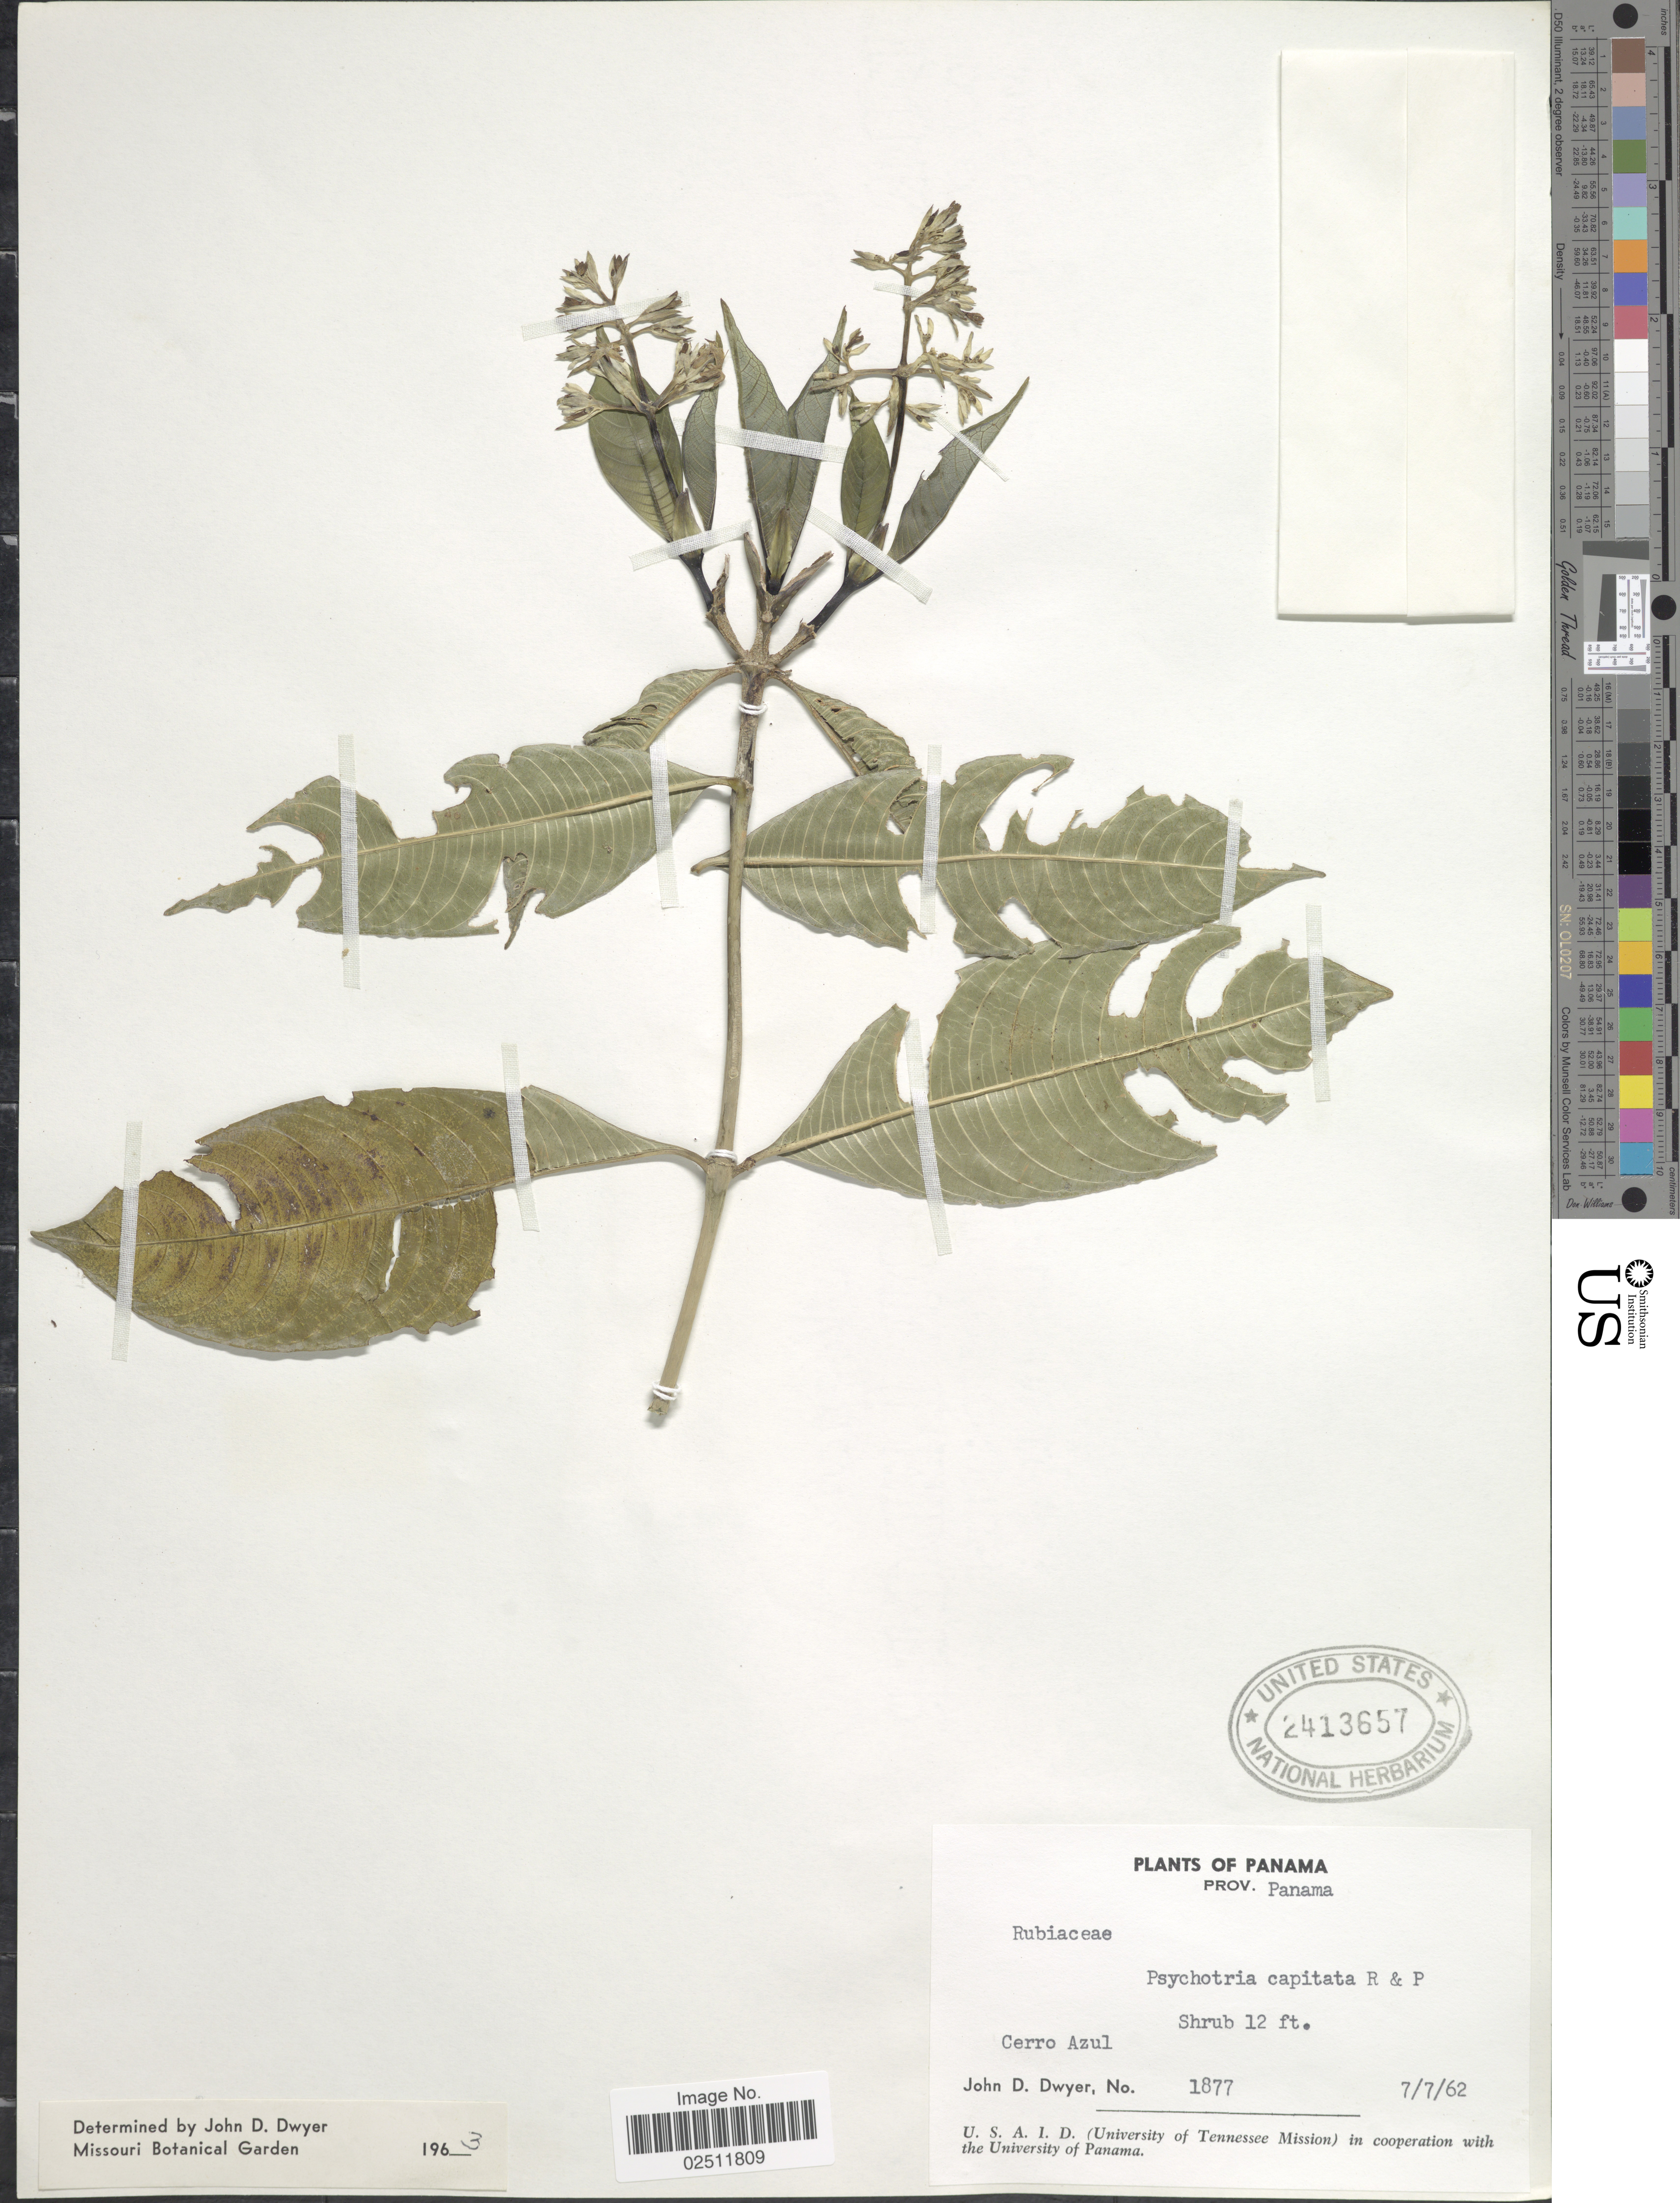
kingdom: Plantae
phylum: Tracheophyta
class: Magnoliopsida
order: Gentianales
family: Rubiaceae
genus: Psychotria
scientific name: Psychotria capitata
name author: Ruiz & Pav.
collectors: J. D. Dwyer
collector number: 1877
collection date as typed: Transcribed d/m/y: 7/7/62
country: Panama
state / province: Panamá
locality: Cerro Azul.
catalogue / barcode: US 2413657